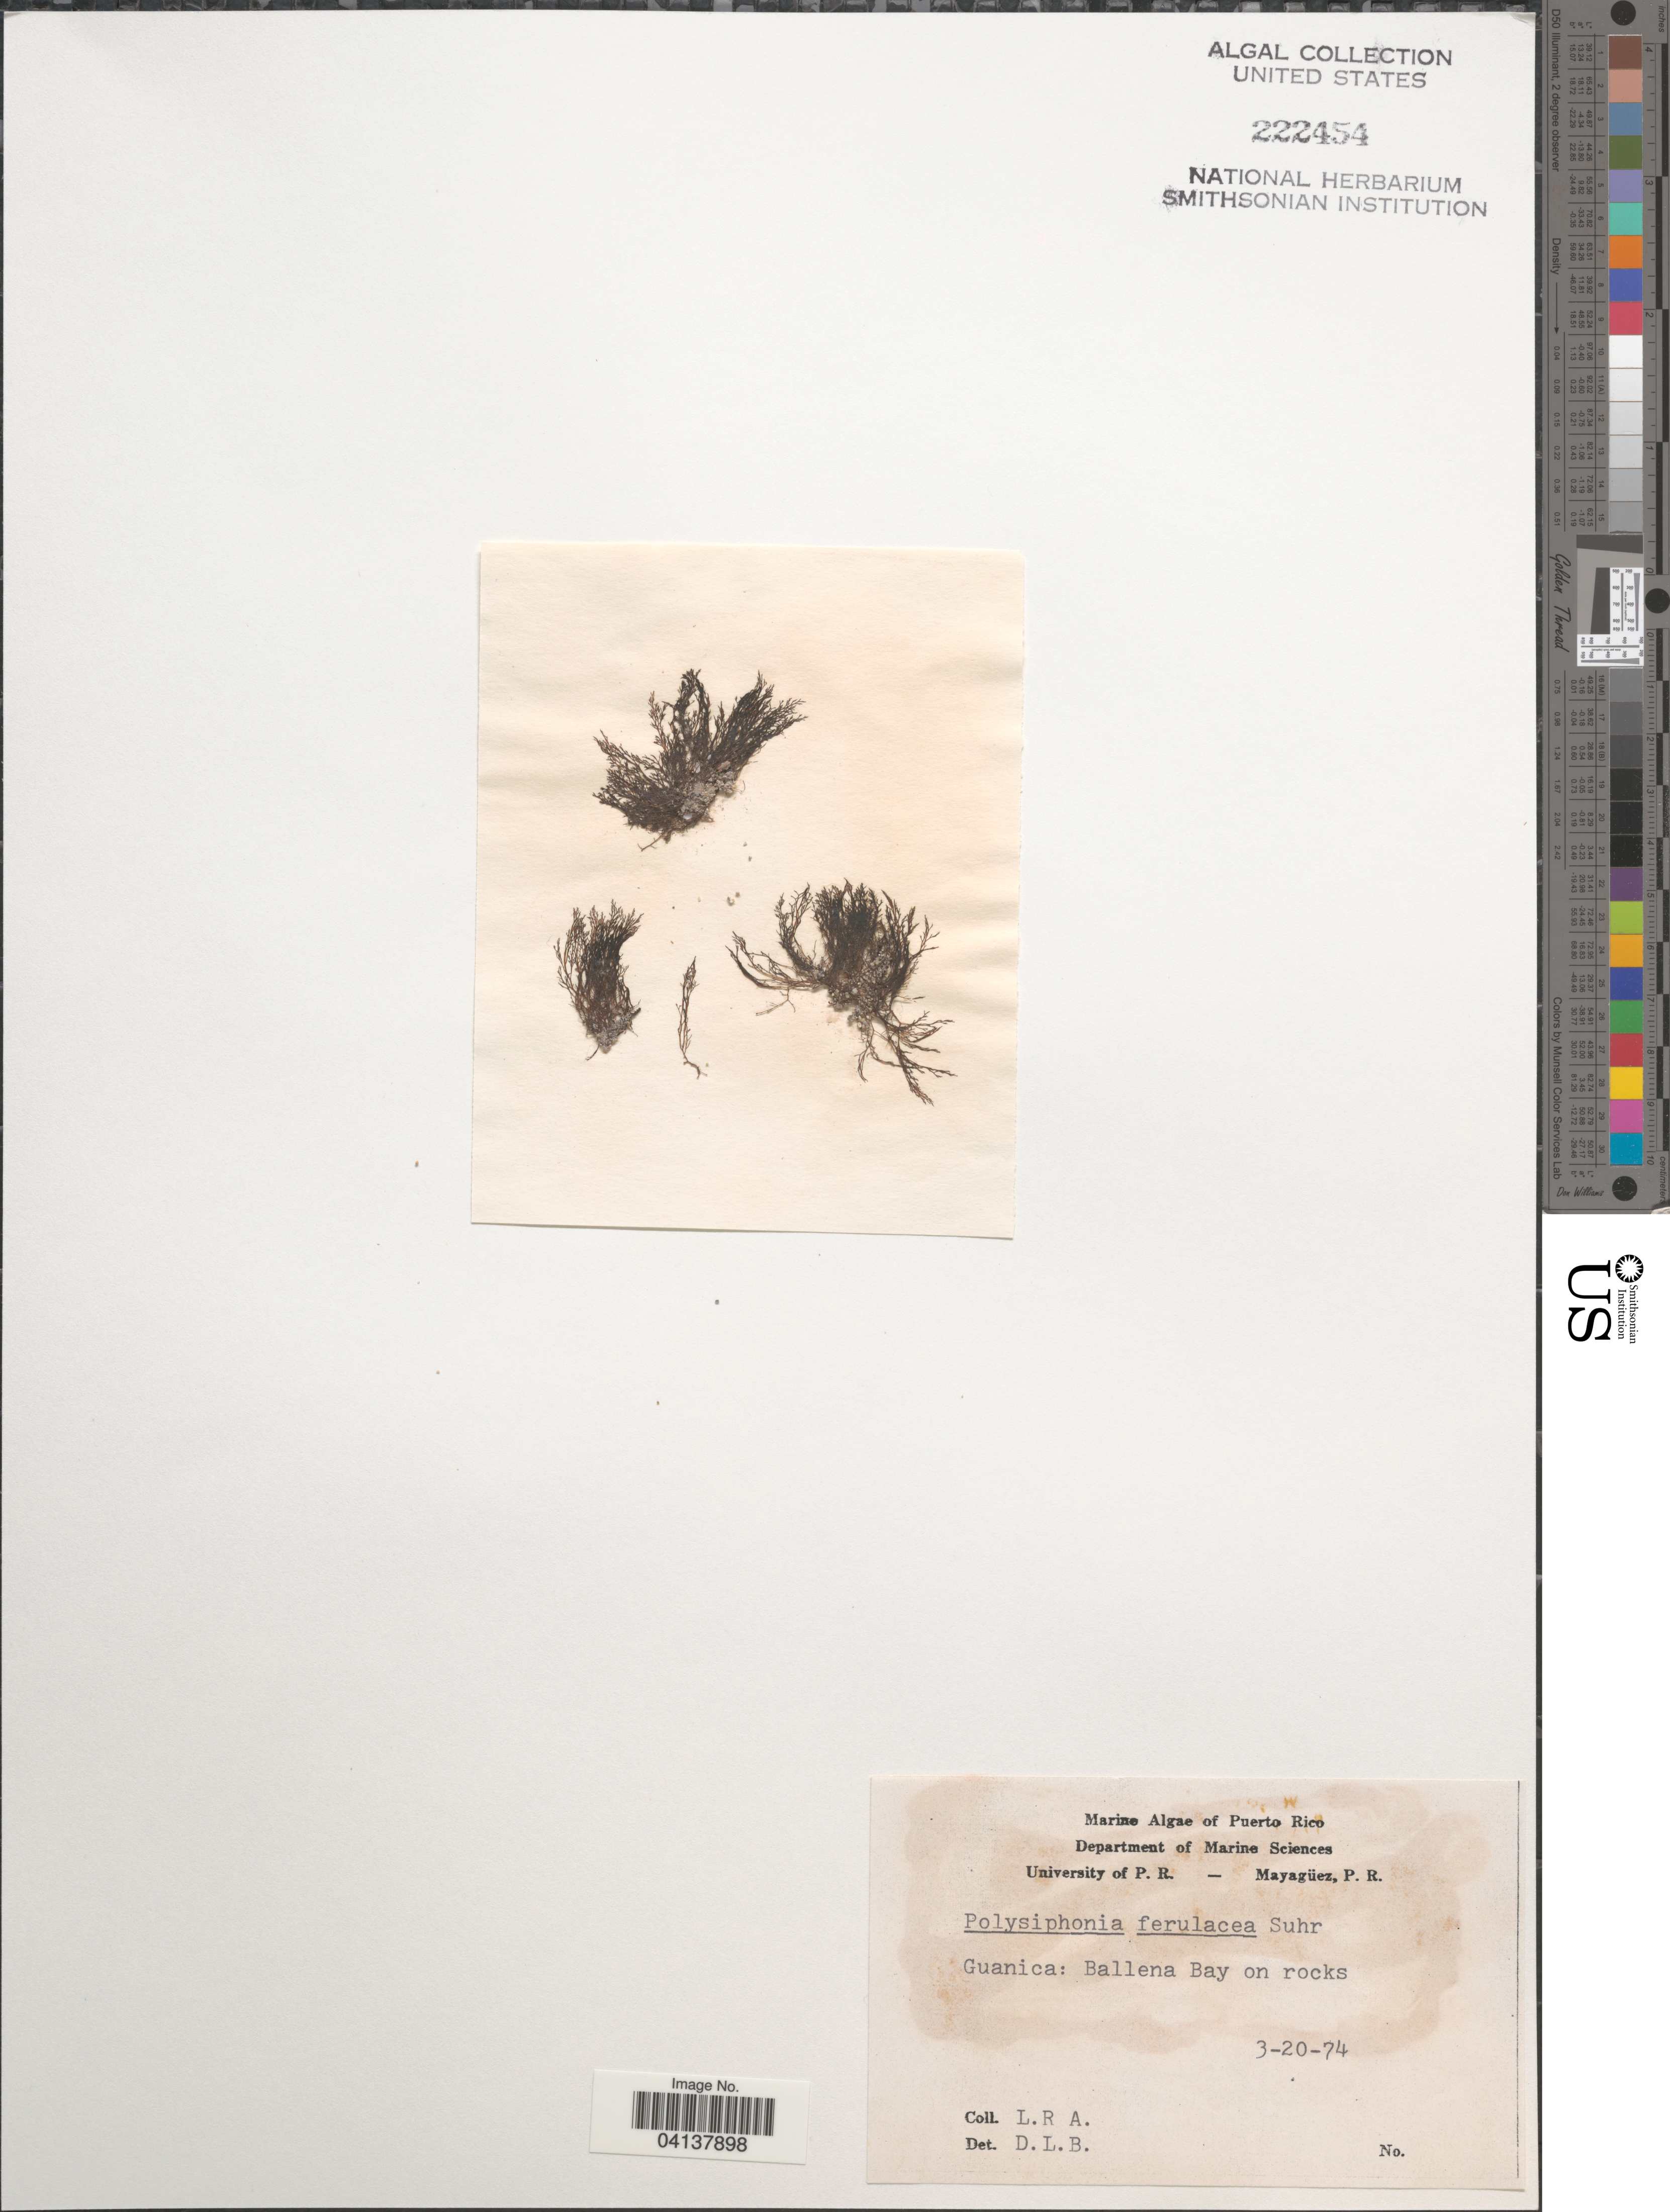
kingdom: Plantae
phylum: Rhodophyta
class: Florideophyceae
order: Ceramiales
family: Rhodomelaceae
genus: Melanothamnus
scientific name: Melanothamnus ferulaceus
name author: (Suhr ex J. Agardh) Diaz-Tapia & Maggs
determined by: Algae name updating Project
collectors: L. R. A.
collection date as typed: Transcribed d/m/y: 20/3/74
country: Puerto Rico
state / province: Guánica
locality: Ballena Bay on rocks.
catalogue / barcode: US 222454